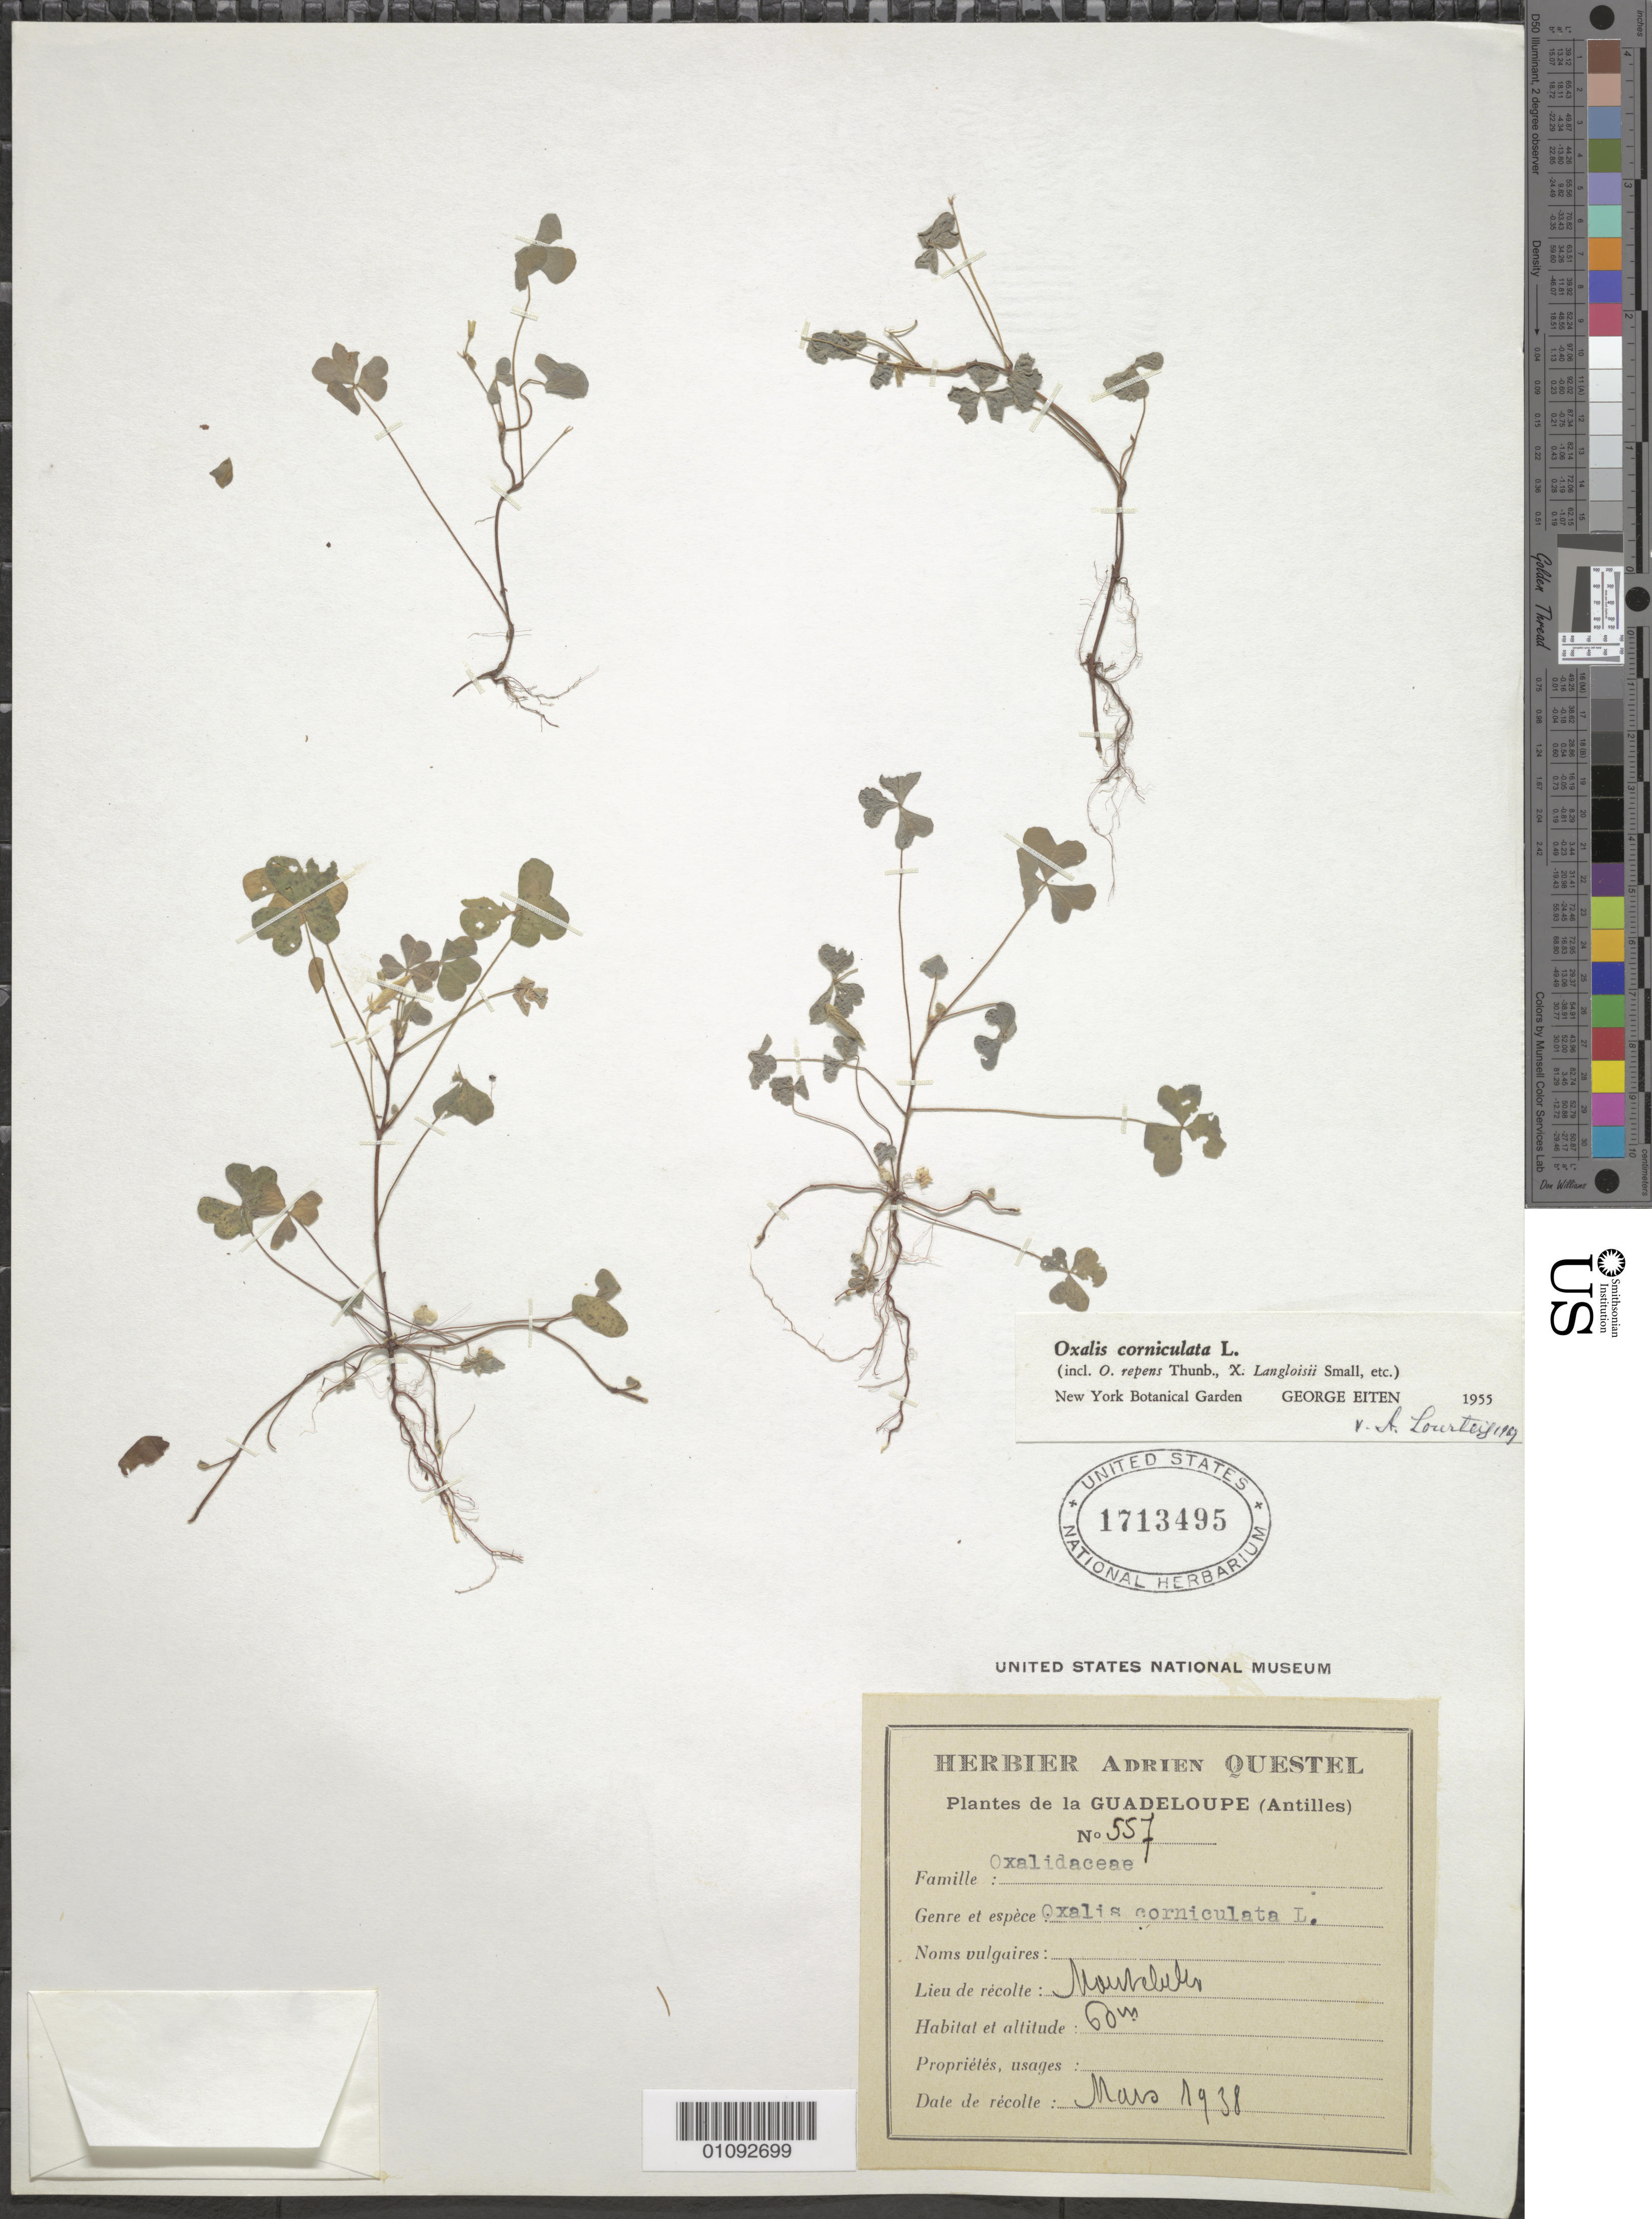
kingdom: Plantae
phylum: Tracheophyta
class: Magnoliopsida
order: Oxalidales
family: Oxalidaceae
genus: Oxalis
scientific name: Oxalis corniculata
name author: L.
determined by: Lourteig, A.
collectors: A. Questel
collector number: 557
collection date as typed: Mar 1938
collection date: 1938-03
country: Guadeloupe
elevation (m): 60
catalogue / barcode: US 1713495